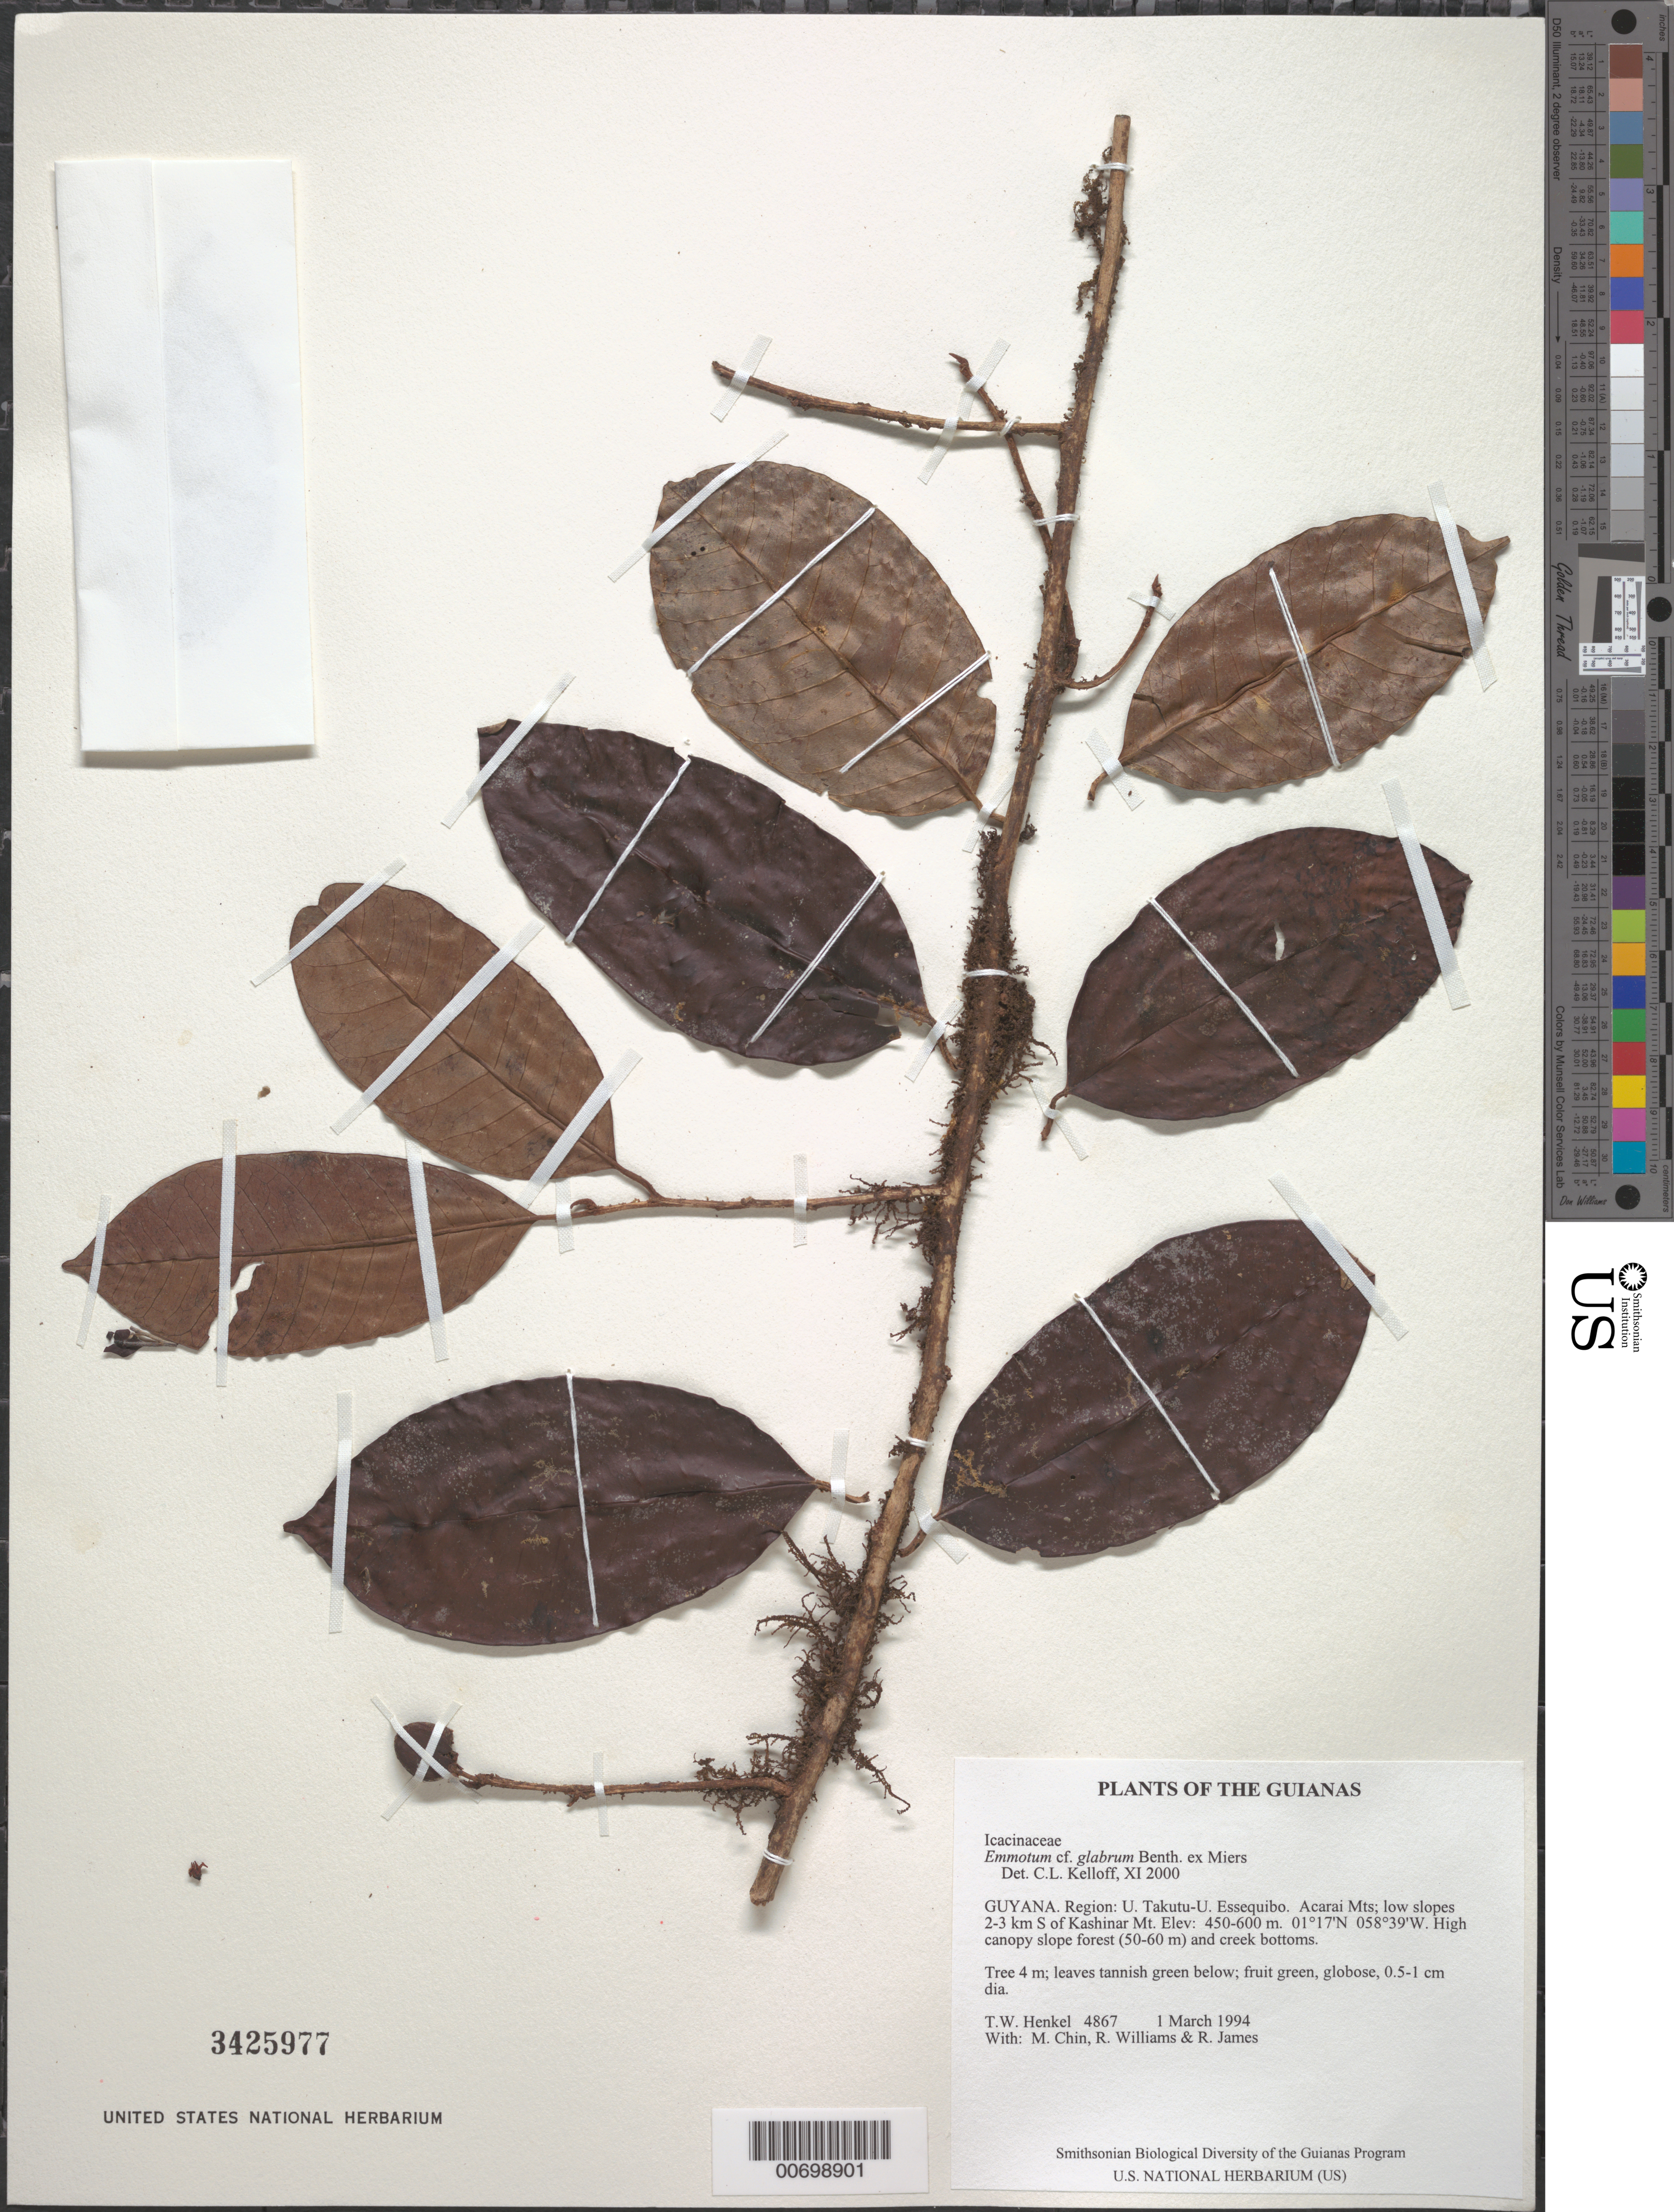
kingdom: Plantae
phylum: Tracheophyta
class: Magnoliopsida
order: Metteniusales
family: Metteniusaceae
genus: Emmotum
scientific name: Emmotum glabrum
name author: Benth. ex Miers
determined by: Kelloff, Carol L., (US), Smithsonian Institution - National Museum of Natural History (UNITED STATES)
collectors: T. Henkel, M. Chin, R. Williams & R. James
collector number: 4867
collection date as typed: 1 March 1994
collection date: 1994-03-01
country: Guyana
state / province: U. Takutu-U. Essequibo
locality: Acarai Mts; low slopes 2-3 km S of Kashinar Mt.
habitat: High canopy slope forest (50-60 m) and creek bottoms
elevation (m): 450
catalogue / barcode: US 3425977